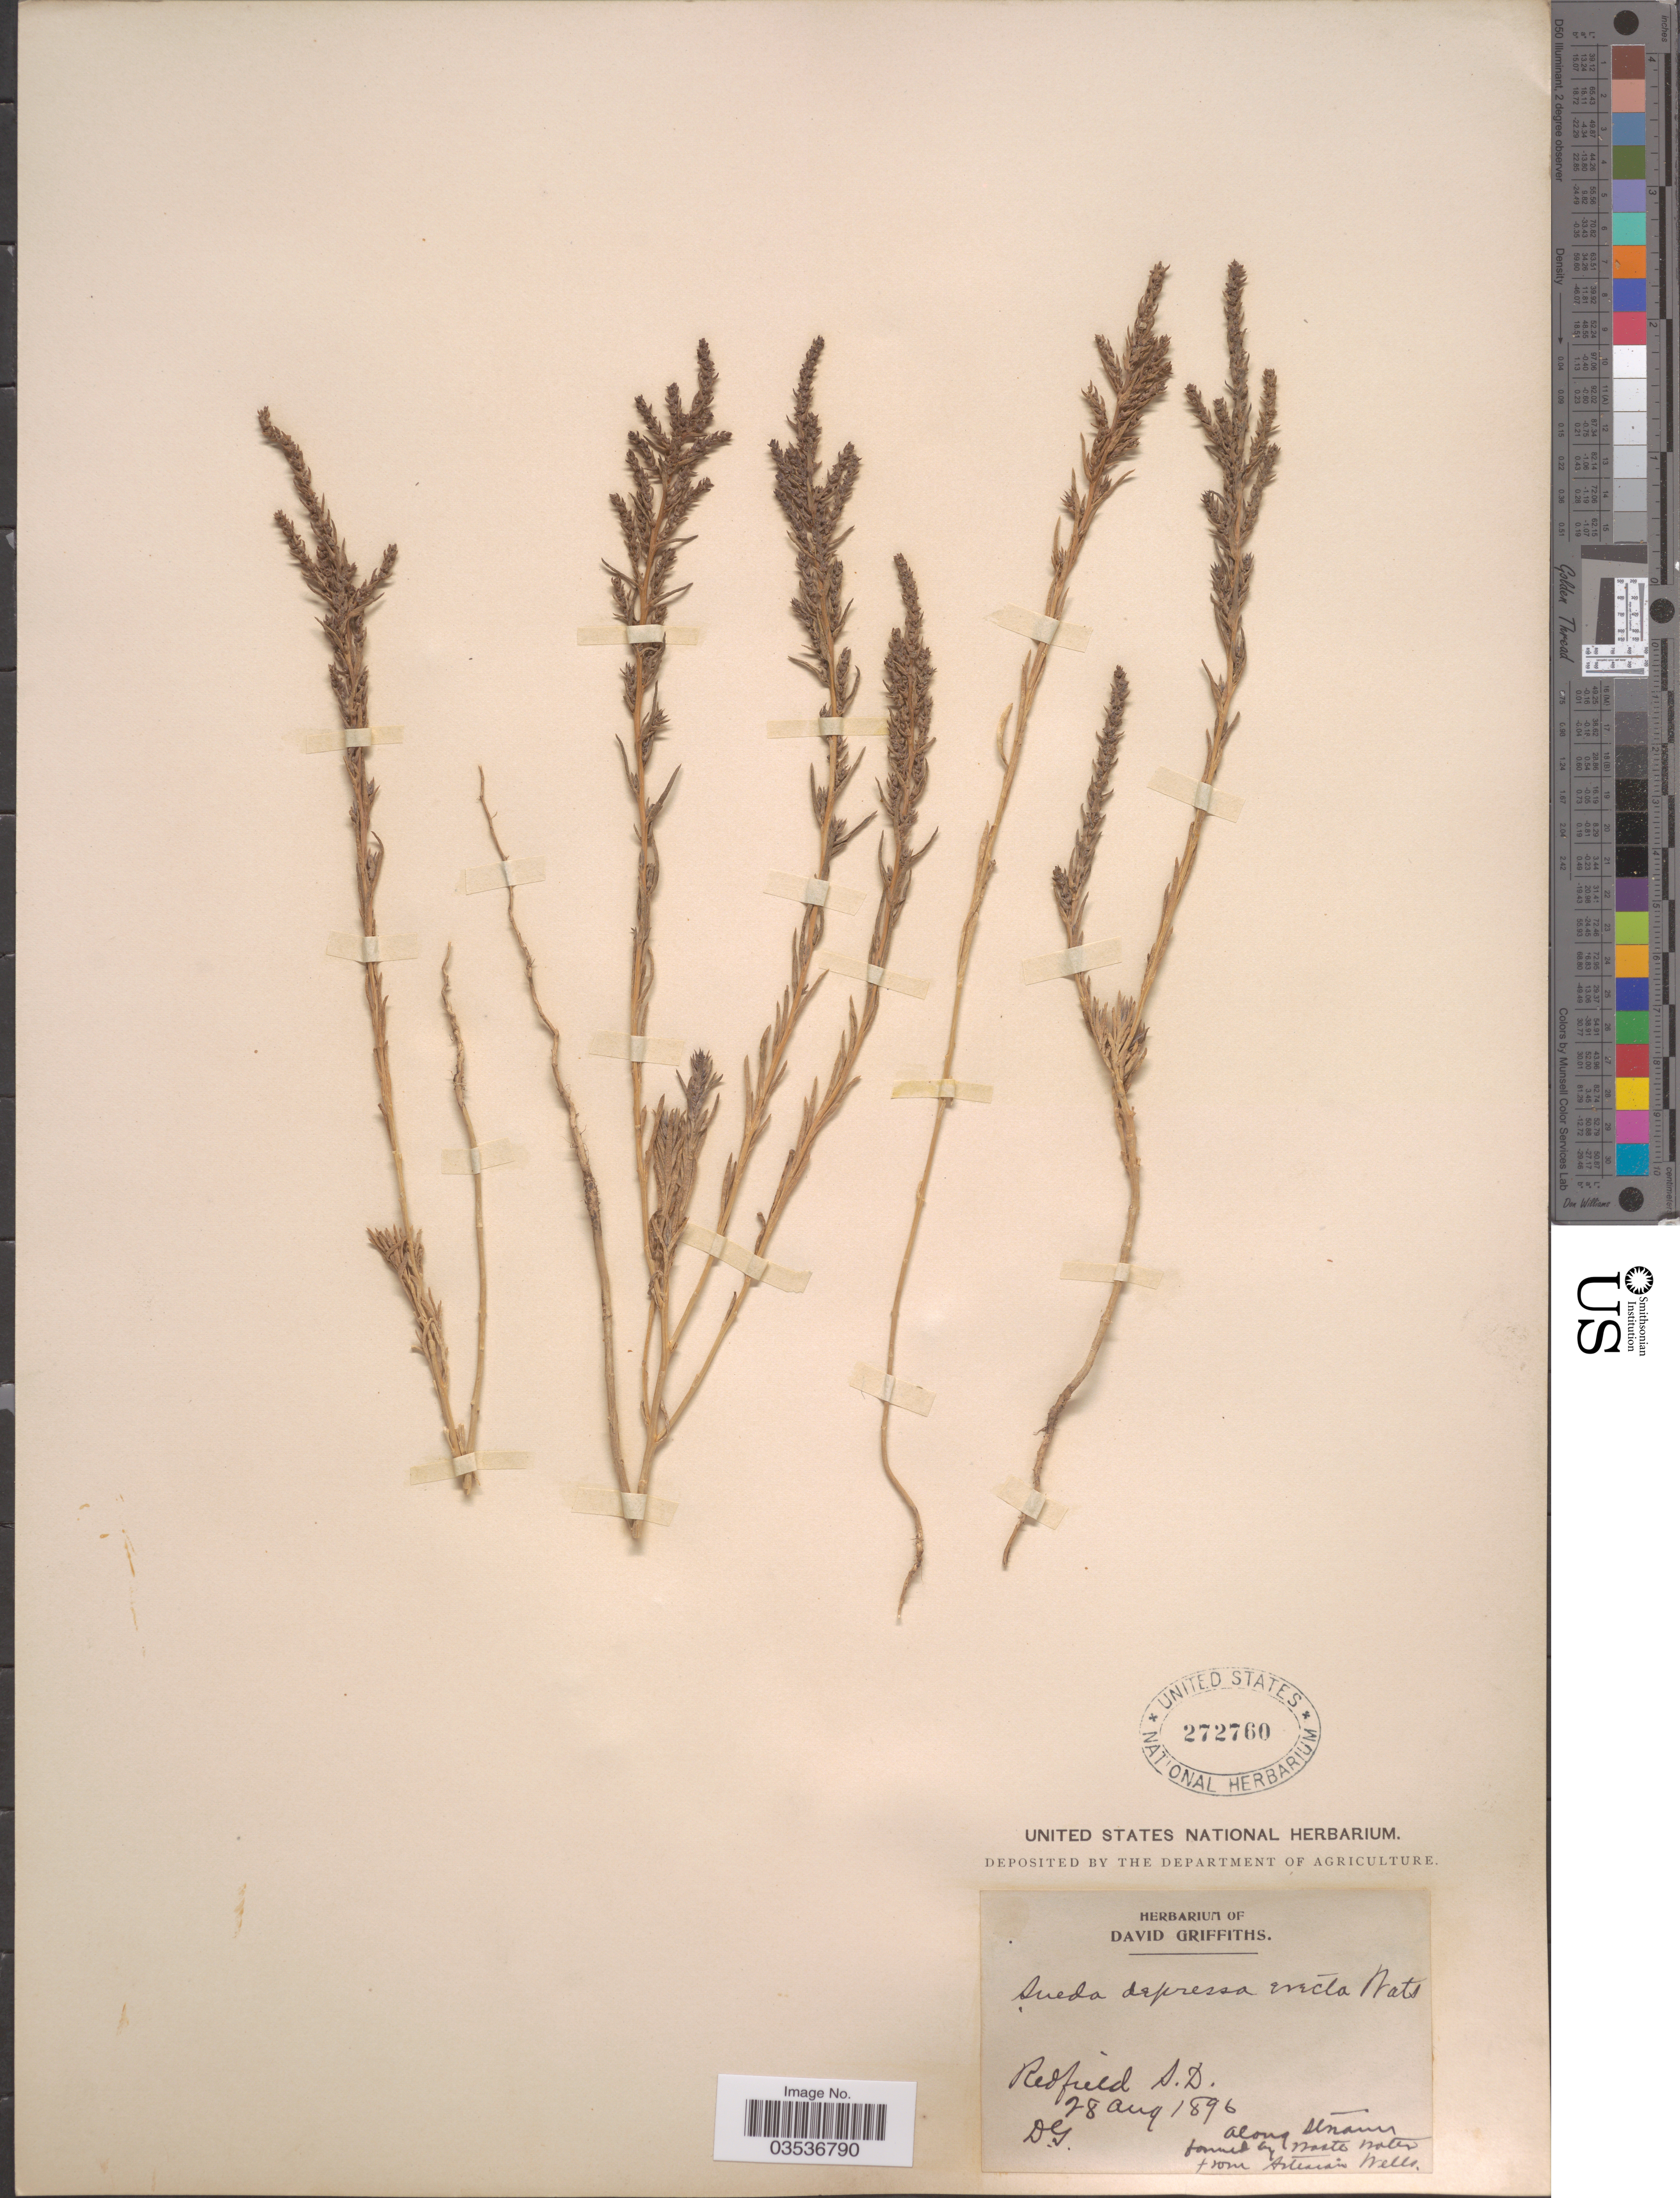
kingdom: Plantae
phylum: Tracheophyta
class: Magnoliopsida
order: Caryophyllales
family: Amaranthaceae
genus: Suaeda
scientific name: Suaeda depressa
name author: (Pursh) S. Watson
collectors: D. Griffiths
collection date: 1896-08-28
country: United States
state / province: South Dakota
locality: Redfield.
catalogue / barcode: US 272760